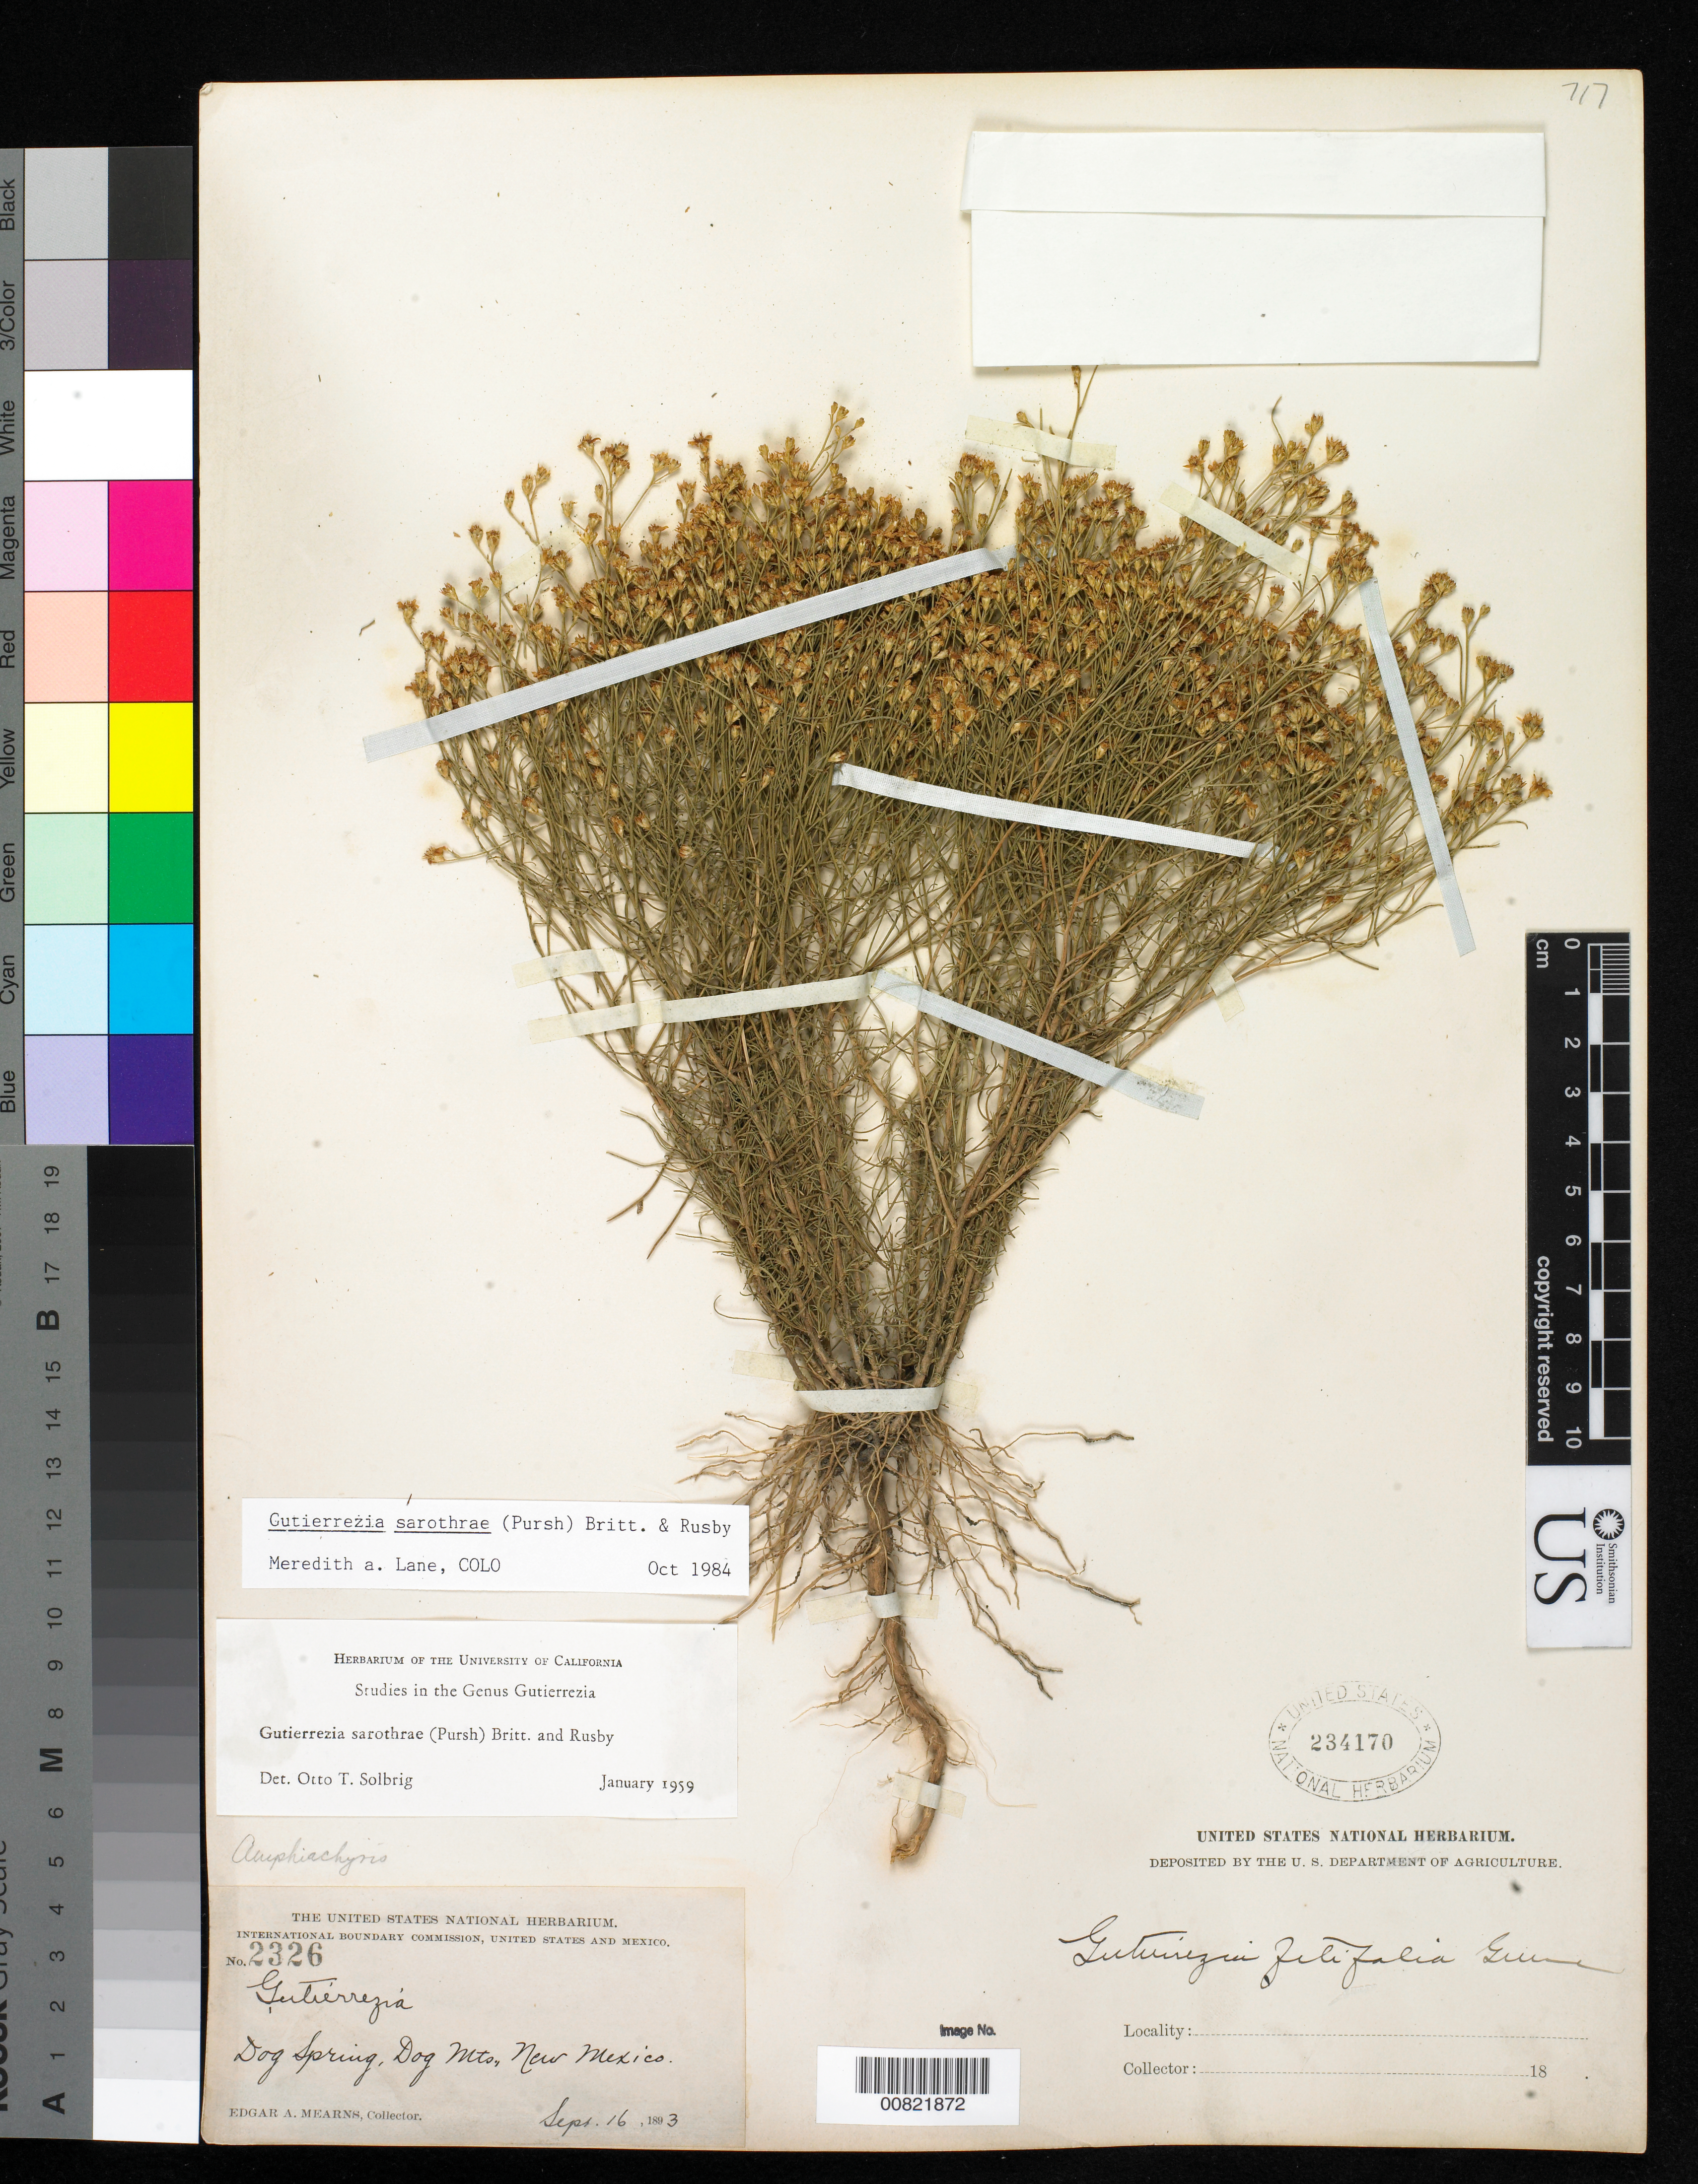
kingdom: Plantae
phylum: Tracheophyta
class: Magnoliopsida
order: Asterales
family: Asteraceae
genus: Gutierrezia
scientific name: Gutierrezia sarothrae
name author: (Pursh) Britton & Rusby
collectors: E. A. Mearns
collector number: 2326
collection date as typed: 16 Sep 1893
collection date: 1893-09-16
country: United States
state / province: New Mexico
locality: Dog Spring, Dog Mts., New Mexico.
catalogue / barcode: US 234170